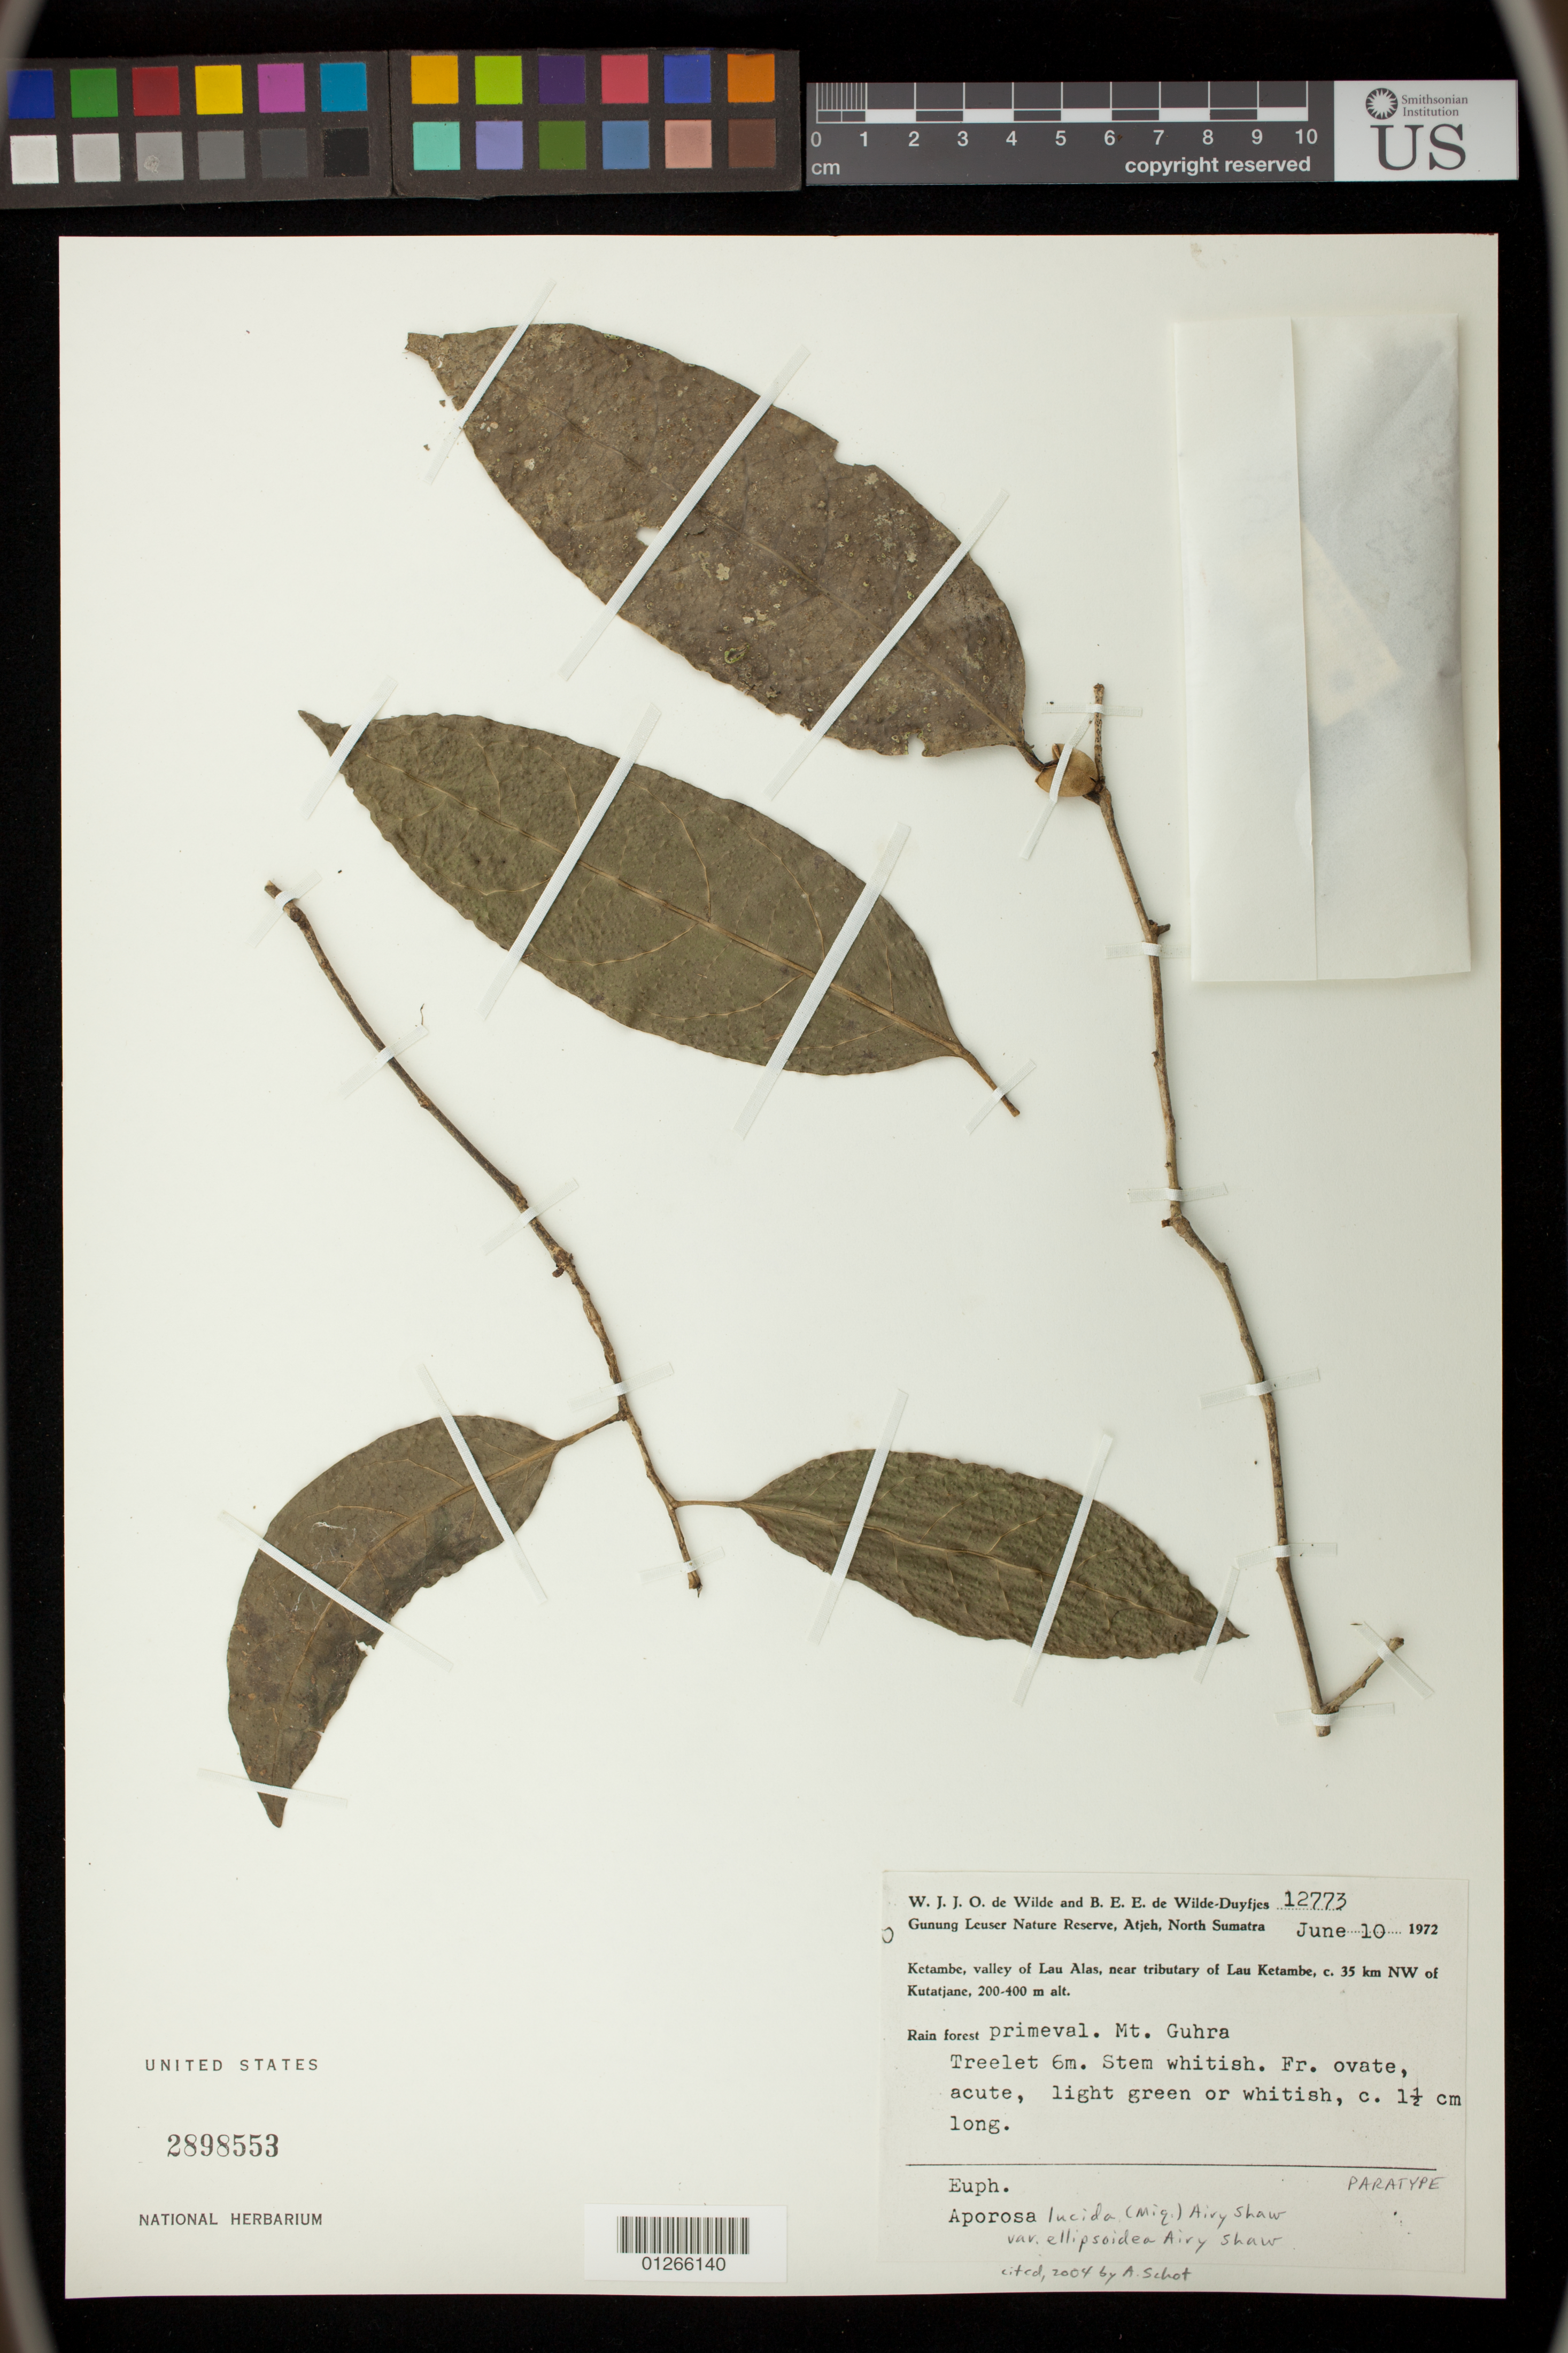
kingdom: Plantae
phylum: Tracheophyta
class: Magnoliopsida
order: Malpighiales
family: Phyllanthaceae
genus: Aporosa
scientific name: Aporosa lucida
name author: (Miq.) Airy Shaw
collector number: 12773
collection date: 1972-06-10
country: Indonesia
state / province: Sumatra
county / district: Aceh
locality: Ketambe, valley of Lau Alas, near tributary of Lau Ketambe, c. 35 km NW of Kutatjane.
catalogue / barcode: US 2898553